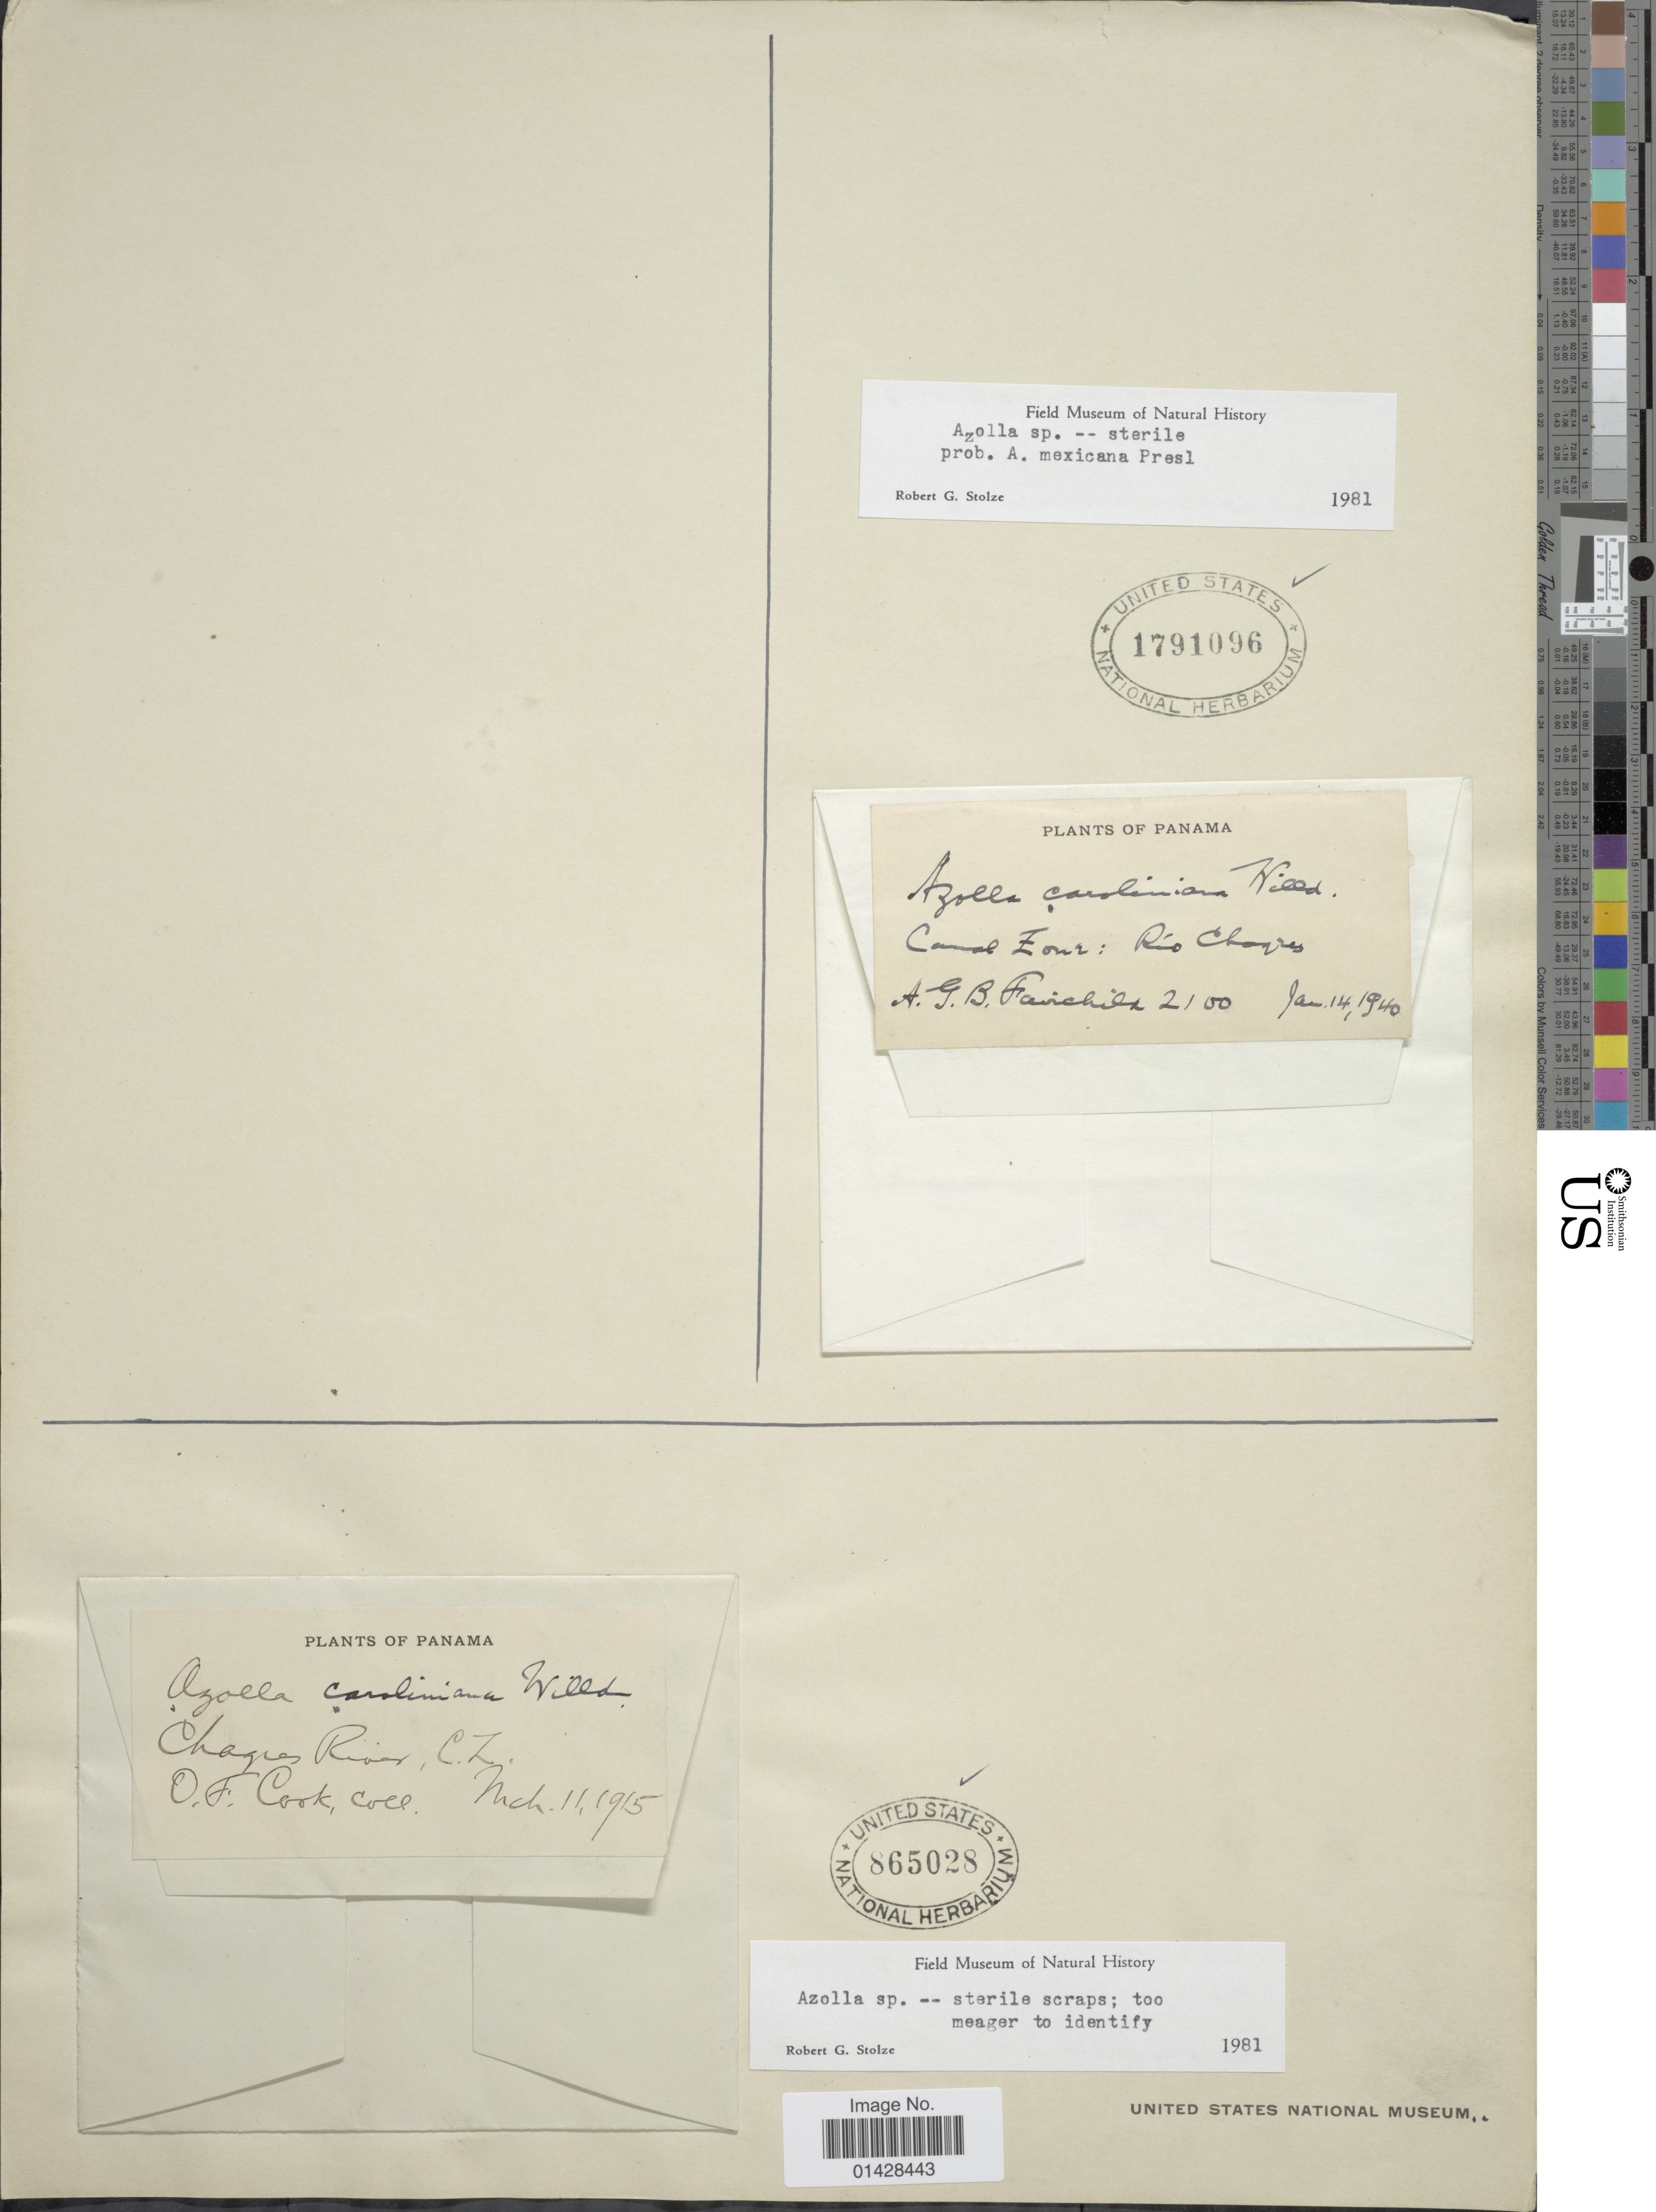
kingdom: Plantae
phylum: Tracheophyta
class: Polypodiopsida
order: Salviniales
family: Salviniaceae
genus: Azolla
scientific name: Azolla mexicana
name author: C. Presl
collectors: A. Fairchild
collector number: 2100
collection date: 1940-01-14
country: Panama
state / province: Colón / Panamá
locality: Canal Zone: Río Chagres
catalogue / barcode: US 1791096-2